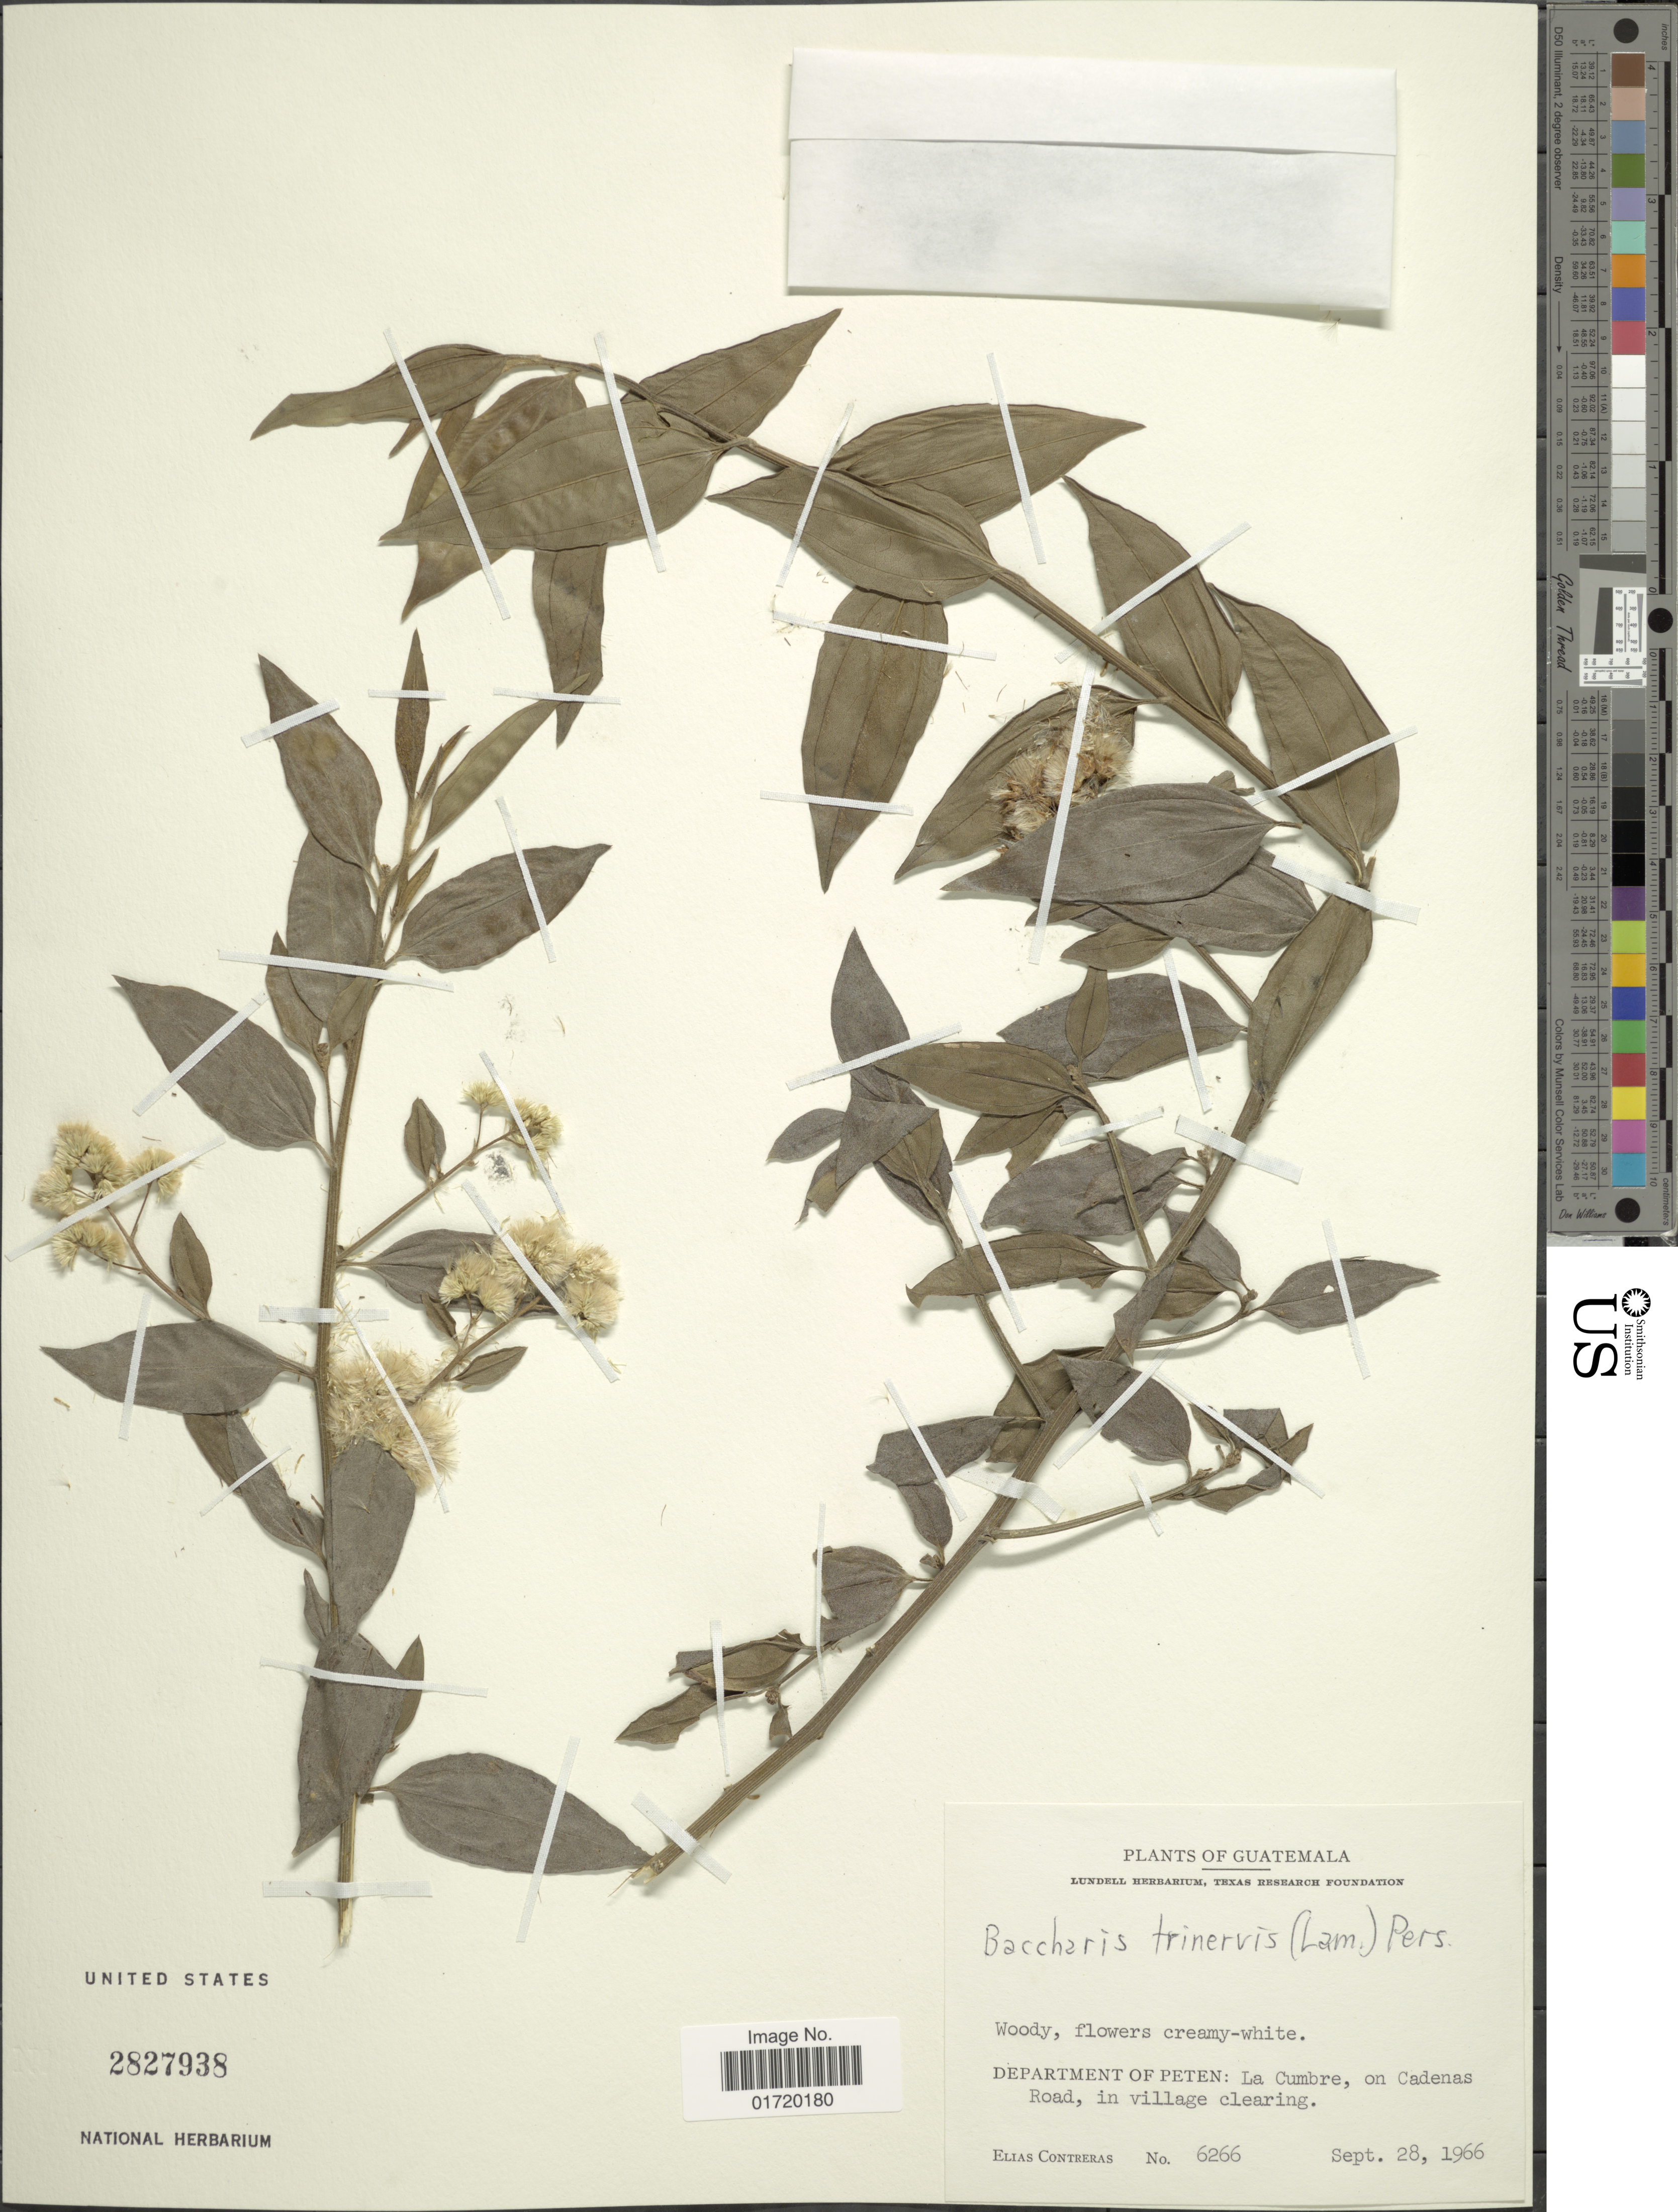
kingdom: Plantae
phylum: Tracheophyta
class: Magnoliopsida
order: Asterales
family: Asteraceae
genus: Baccharis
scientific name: Baccharis trinervis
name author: (Lam.) Pers.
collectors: E. Contreras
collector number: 6266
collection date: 1966-09-28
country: Guatemala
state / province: El Petén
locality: La Cumbre, on Cadenas Road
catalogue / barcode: US 2827938